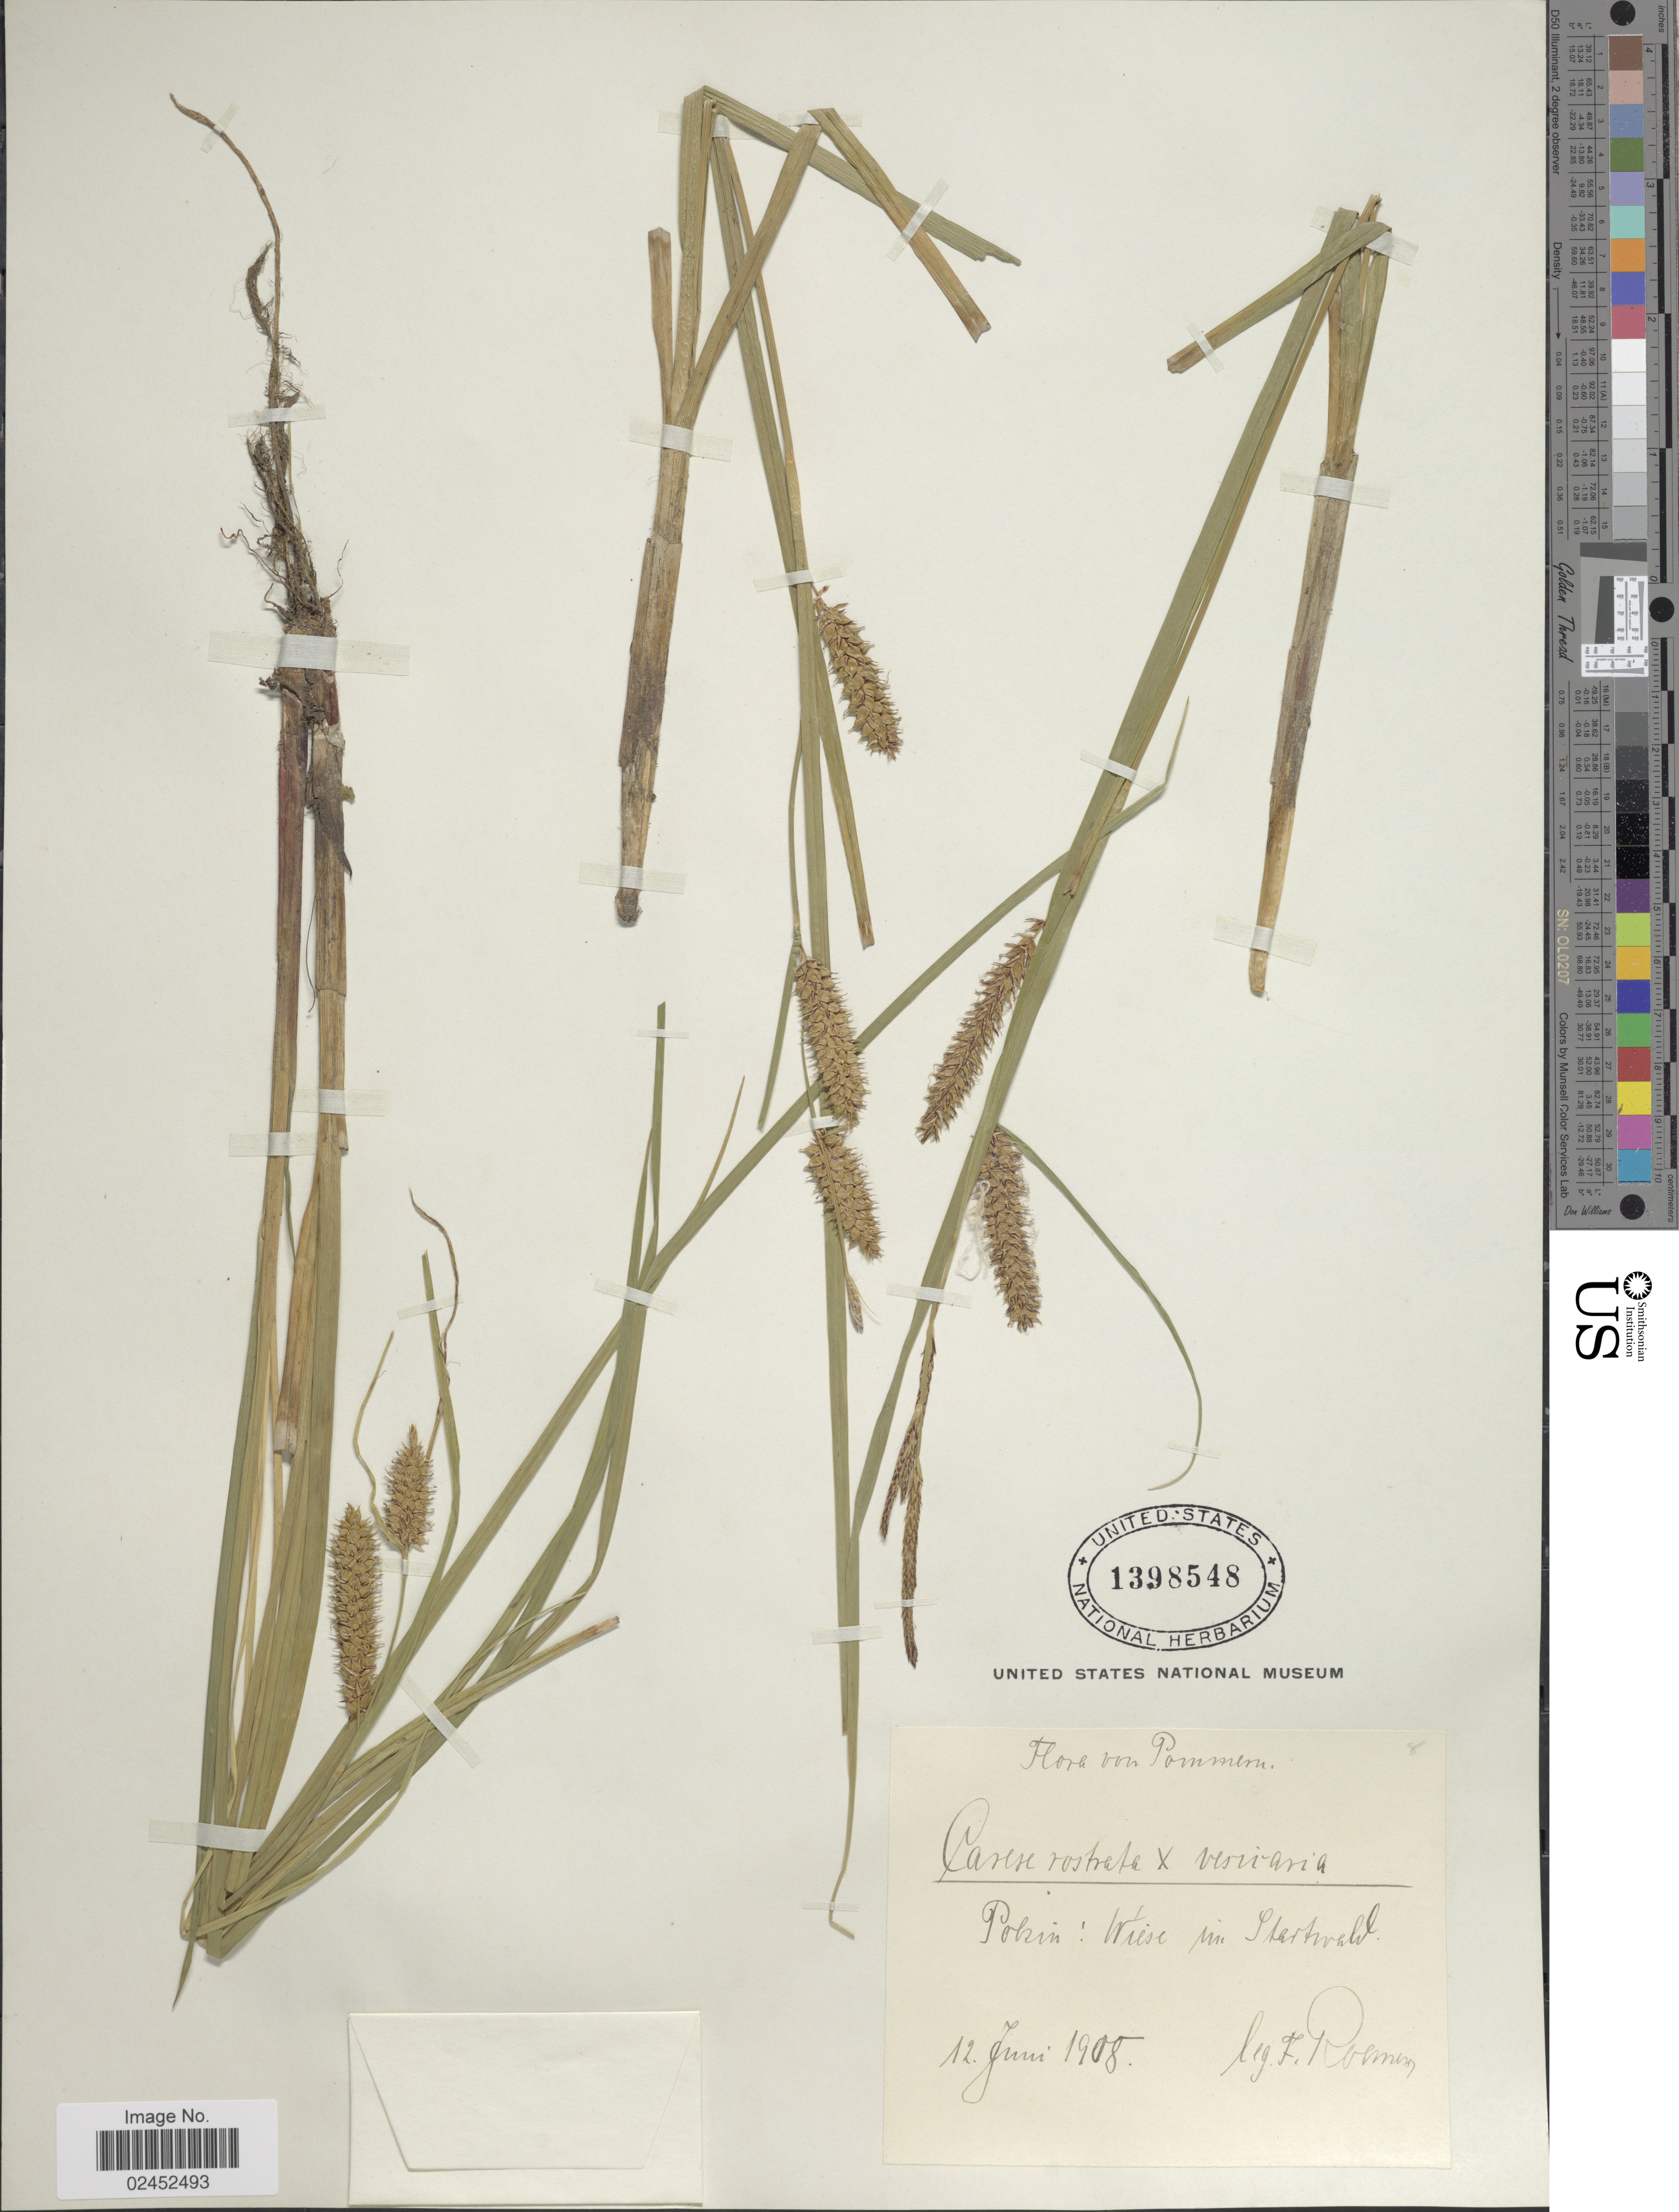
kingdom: Plantae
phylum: Tracheophyta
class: Liliopsida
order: Poales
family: Cyperaceae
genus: Carex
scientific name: Carex rostrata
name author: Stokes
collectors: F. A. Roemer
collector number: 8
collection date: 1908-06-12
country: Germany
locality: Pommeren, Pokin: Wiese im Starwald.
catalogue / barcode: US 1398548